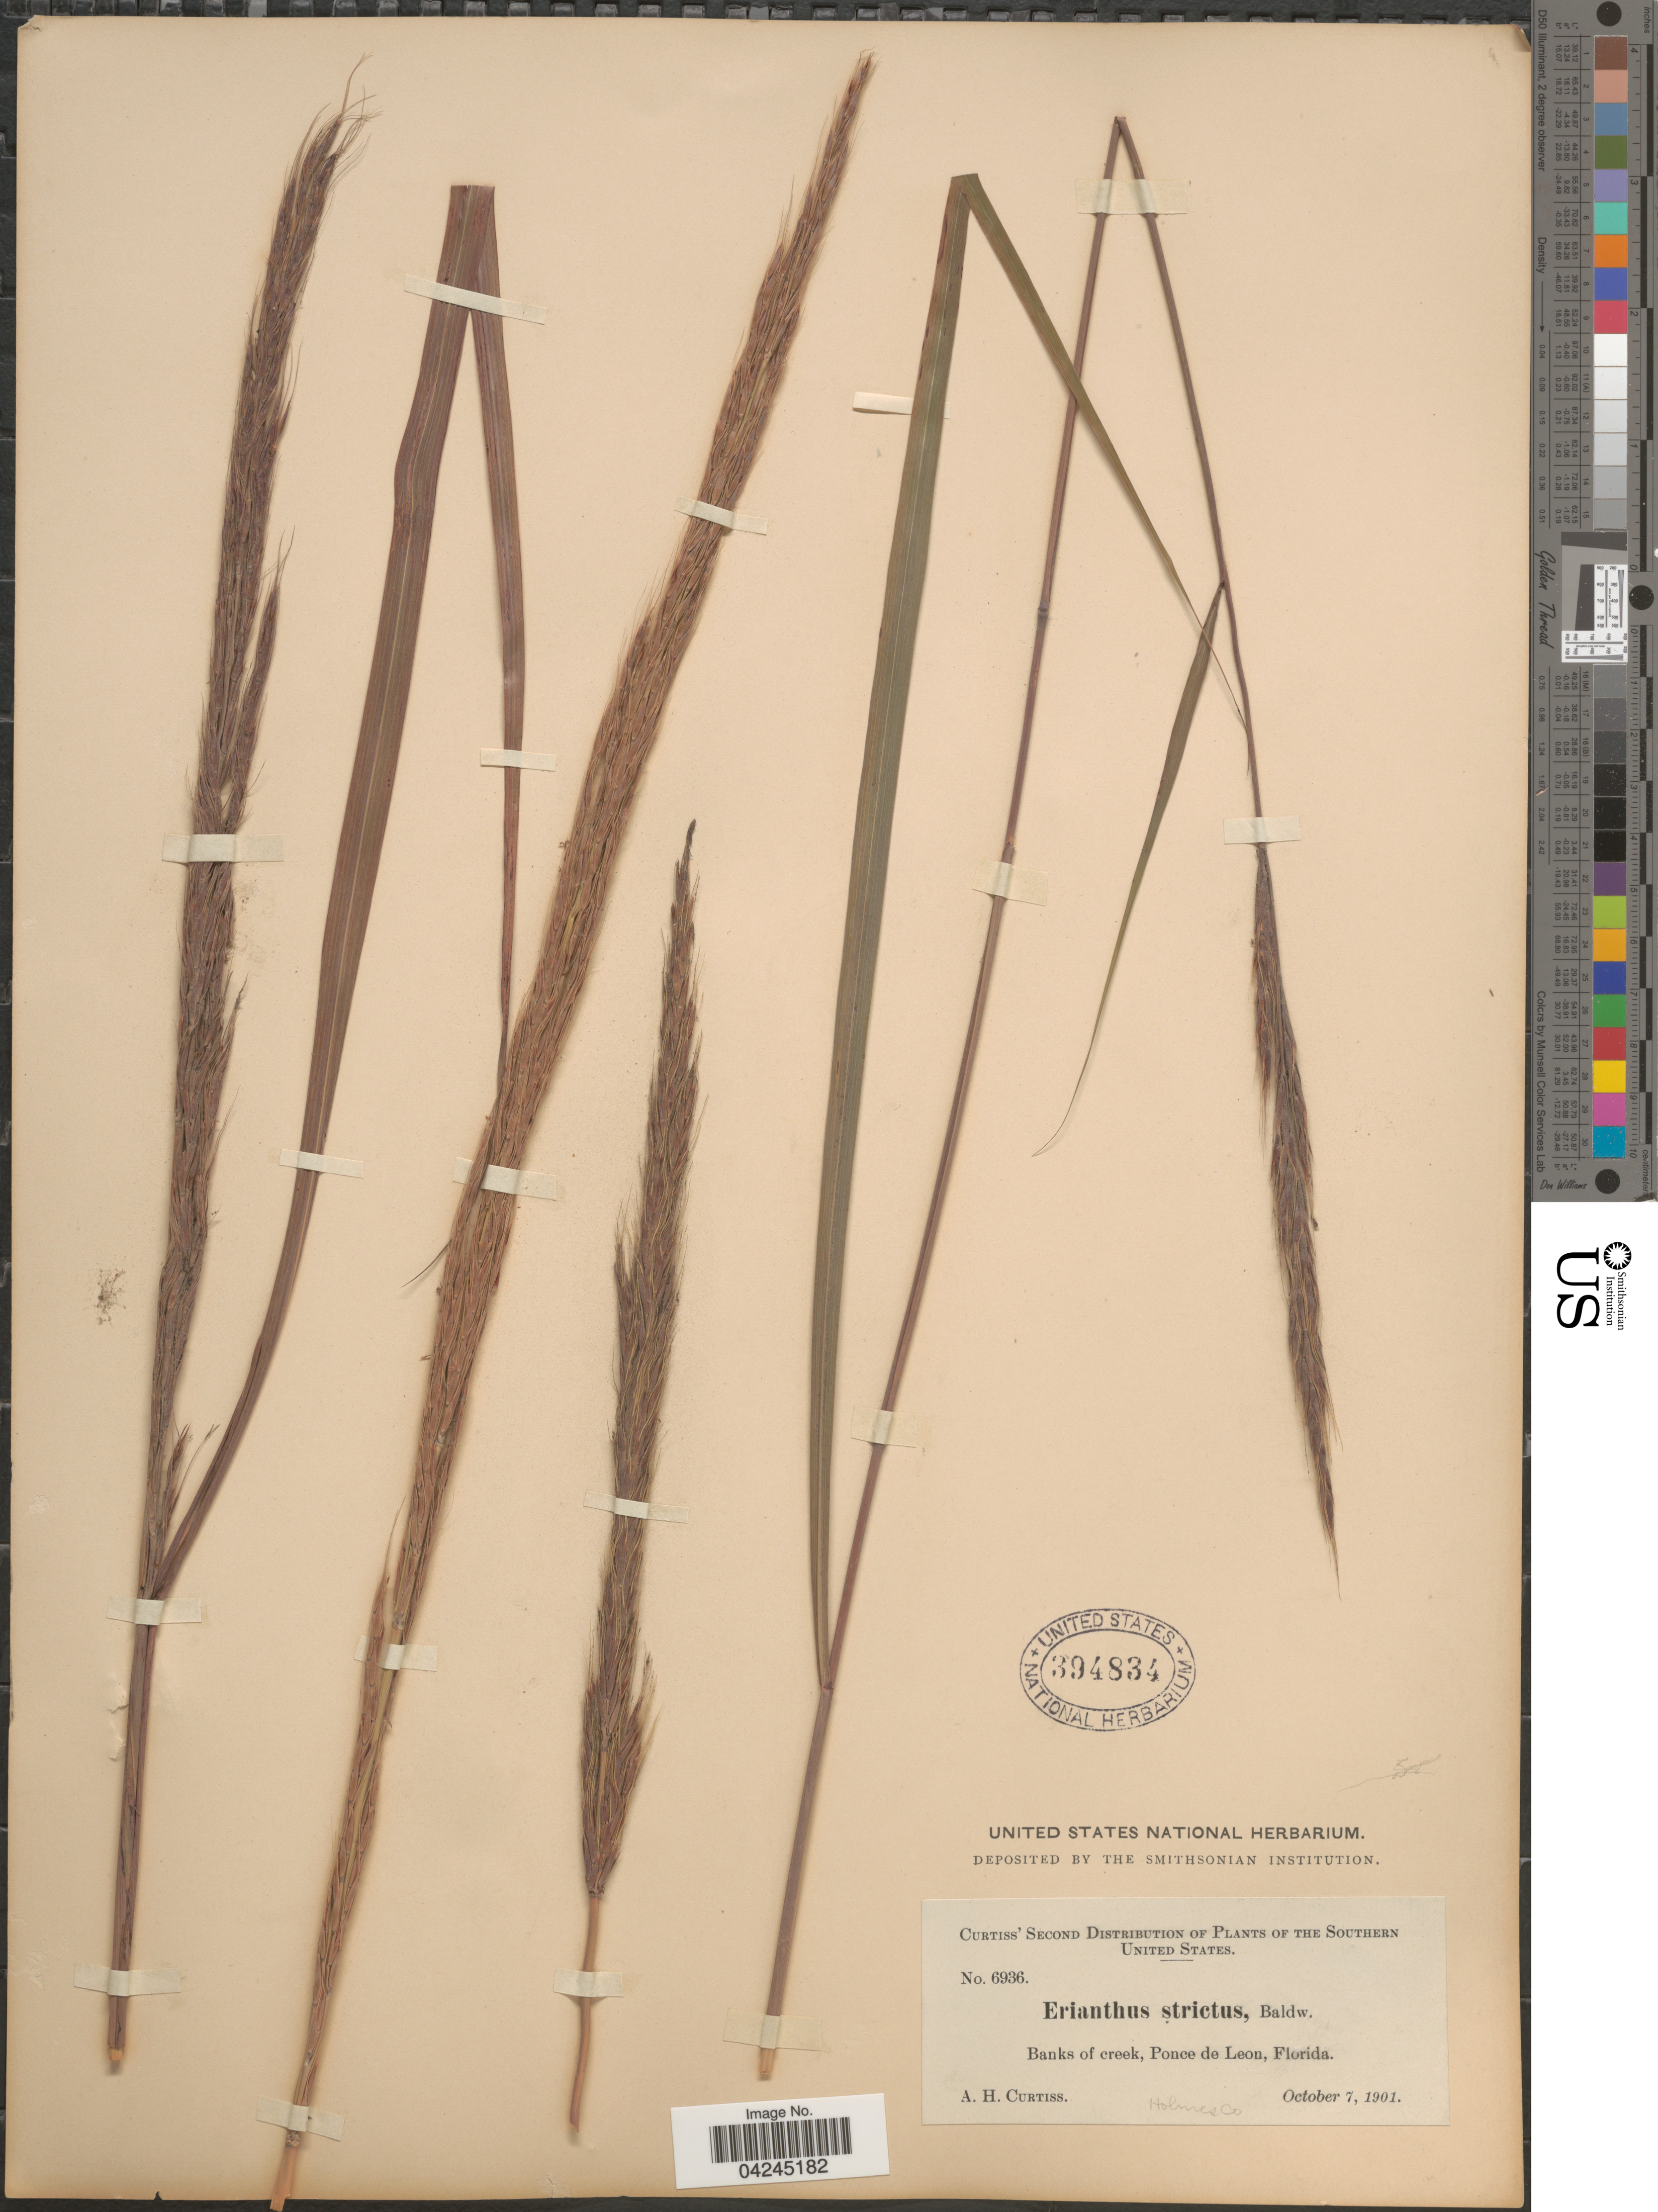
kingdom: Plantae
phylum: Tracheophyta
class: Liliopsida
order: Poales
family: Poaceae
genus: Erianthus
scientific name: Erianthus strictus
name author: Baldwin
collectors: A. H. Curtiss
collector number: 6936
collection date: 1901-10-07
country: United States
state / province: Florida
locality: Southern United States. Banks of creek, Ponce de Leon.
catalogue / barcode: US 394834